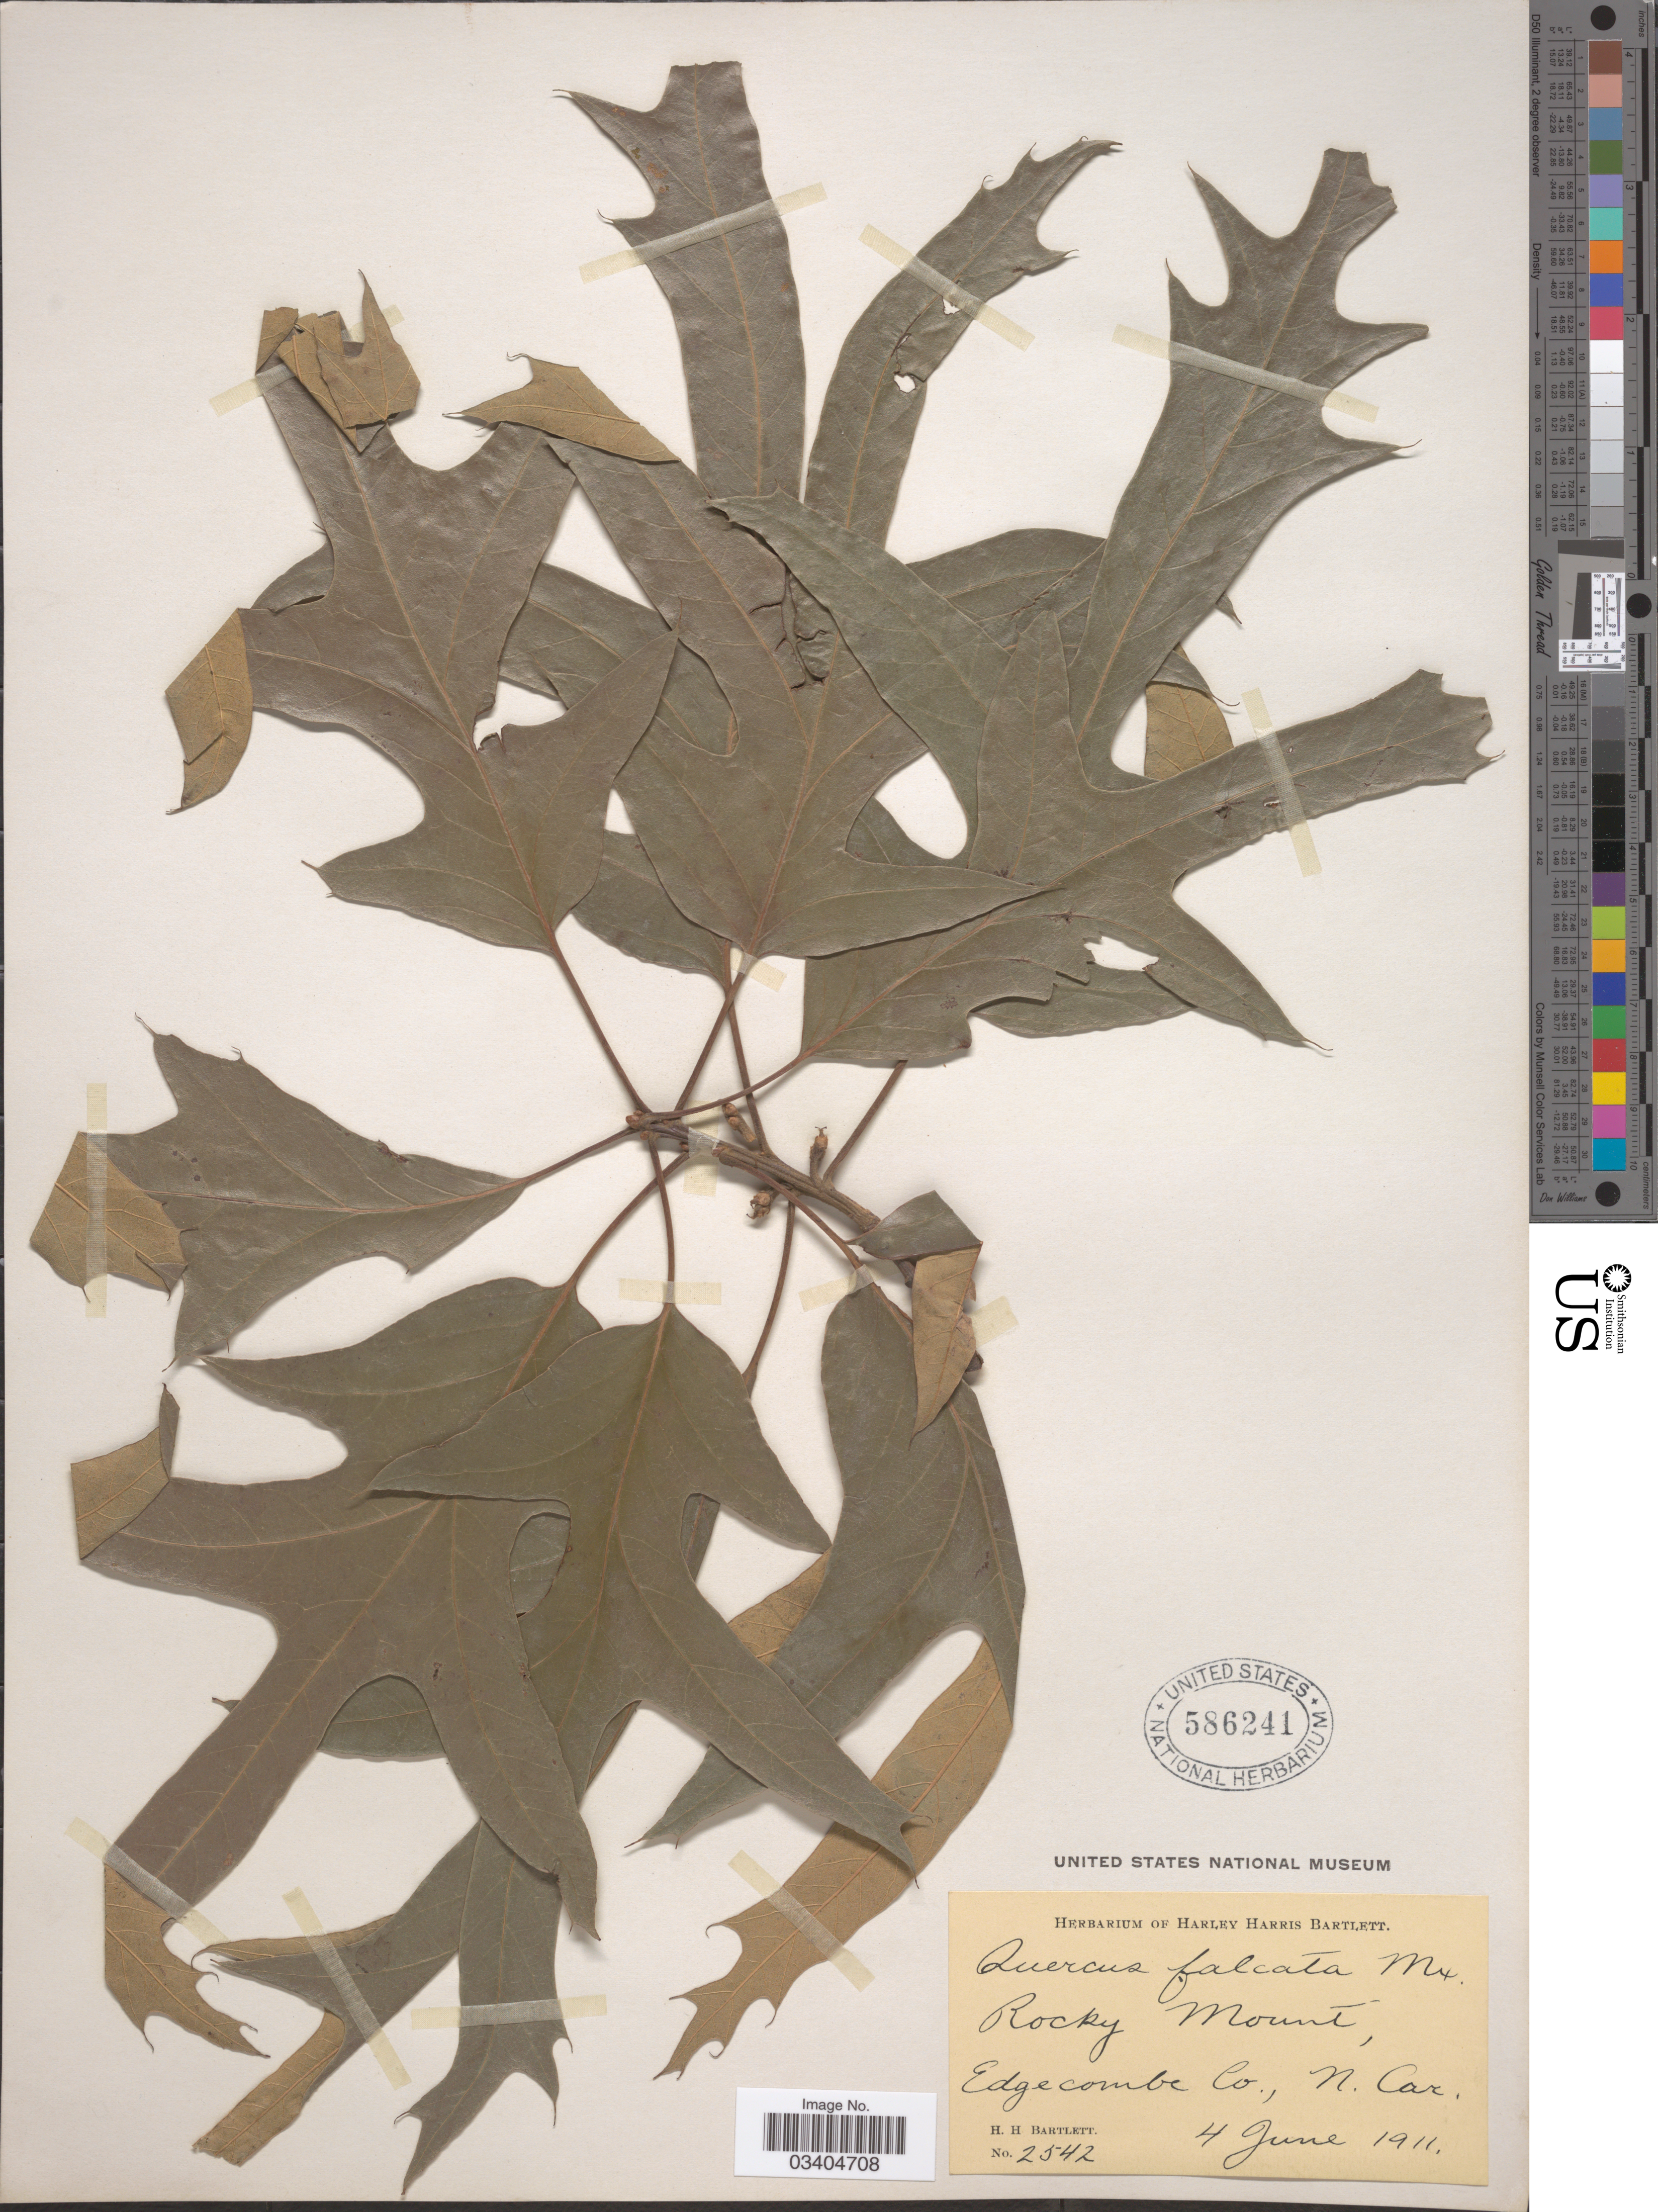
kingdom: Plantae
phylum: Tracheophyta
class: Magnoliopsida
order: Fagales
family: Fagaceae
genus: Quercus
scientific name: Quercus falcata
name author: Michx.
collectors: H. H. Bartlett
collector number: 2542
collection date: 1911-06-04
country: United States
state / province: North Carolina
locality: Rocky Mount, Edgecomb Co.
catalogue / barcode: US 586241